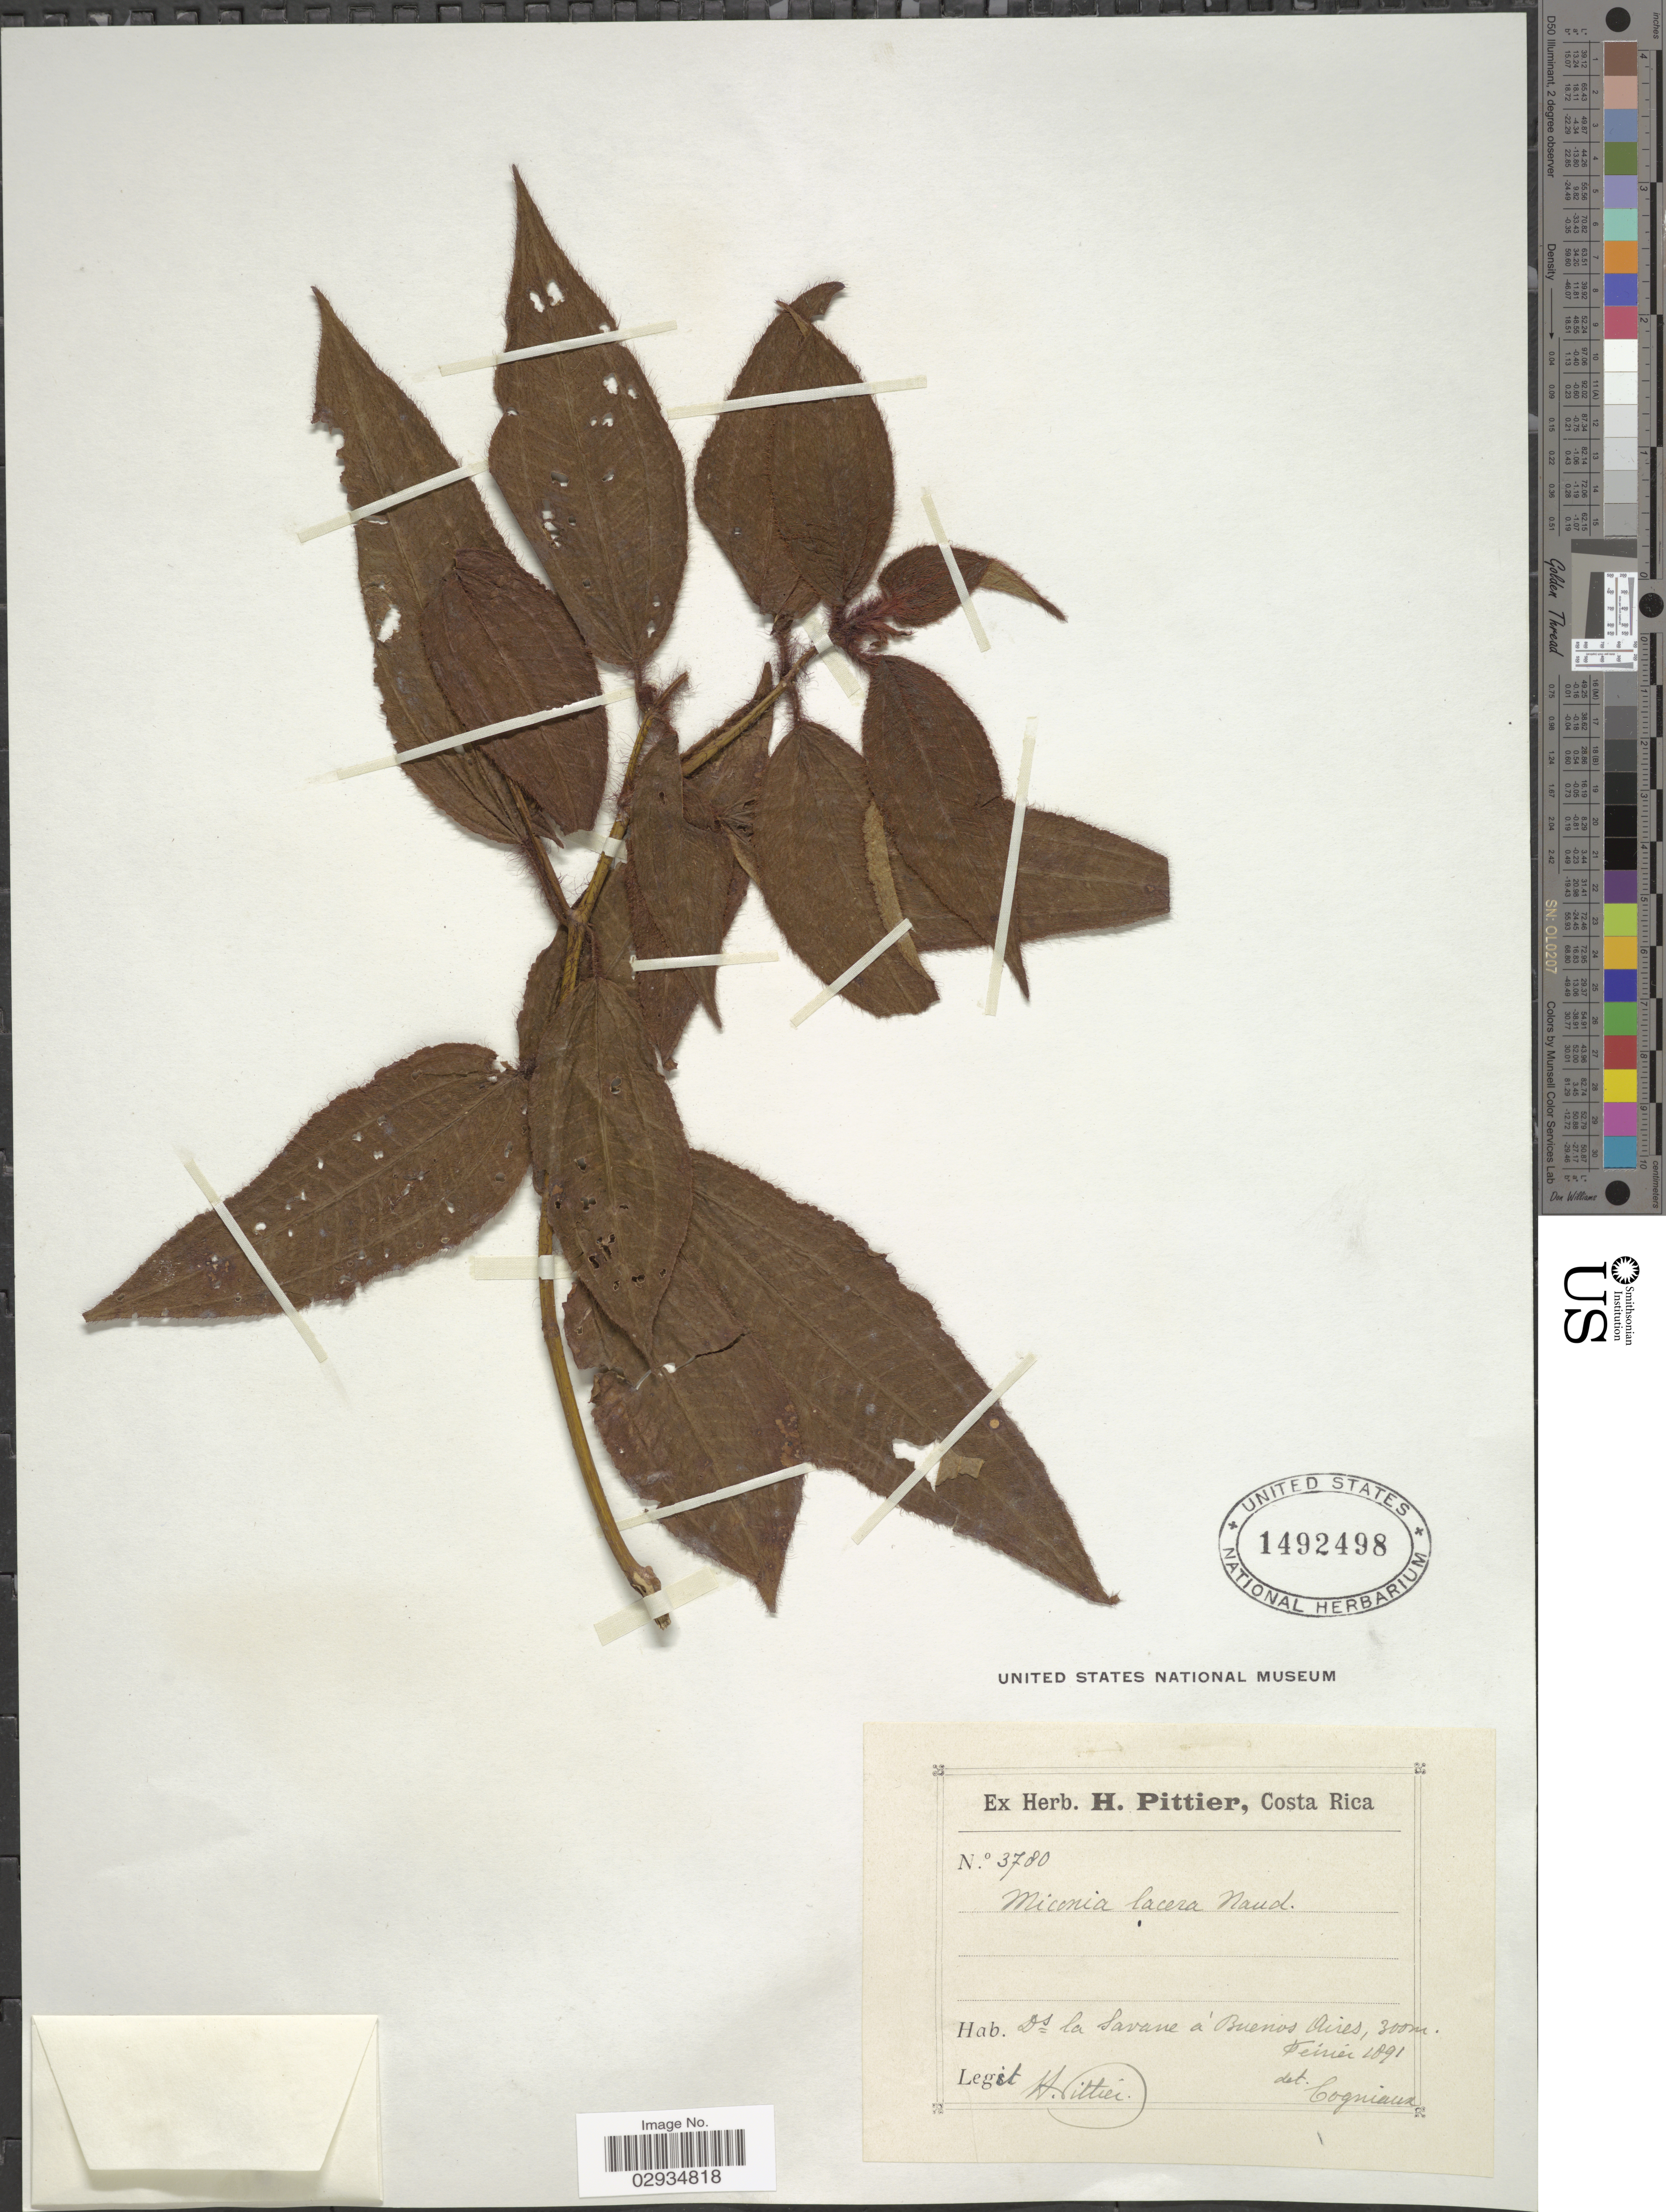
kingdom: Plantae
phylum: Tracheophyta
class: Magnoliopsida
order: Myrtales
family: Melastomataceae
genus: Miconia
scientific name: Miconia lacera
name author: (Bonpl.) Naudin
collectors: H. F. Pittier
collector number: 3780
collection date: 1891-02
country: Costa Rica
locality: Ds la Savane à Buenos Aires.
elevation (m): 300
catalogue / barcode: US 1492498